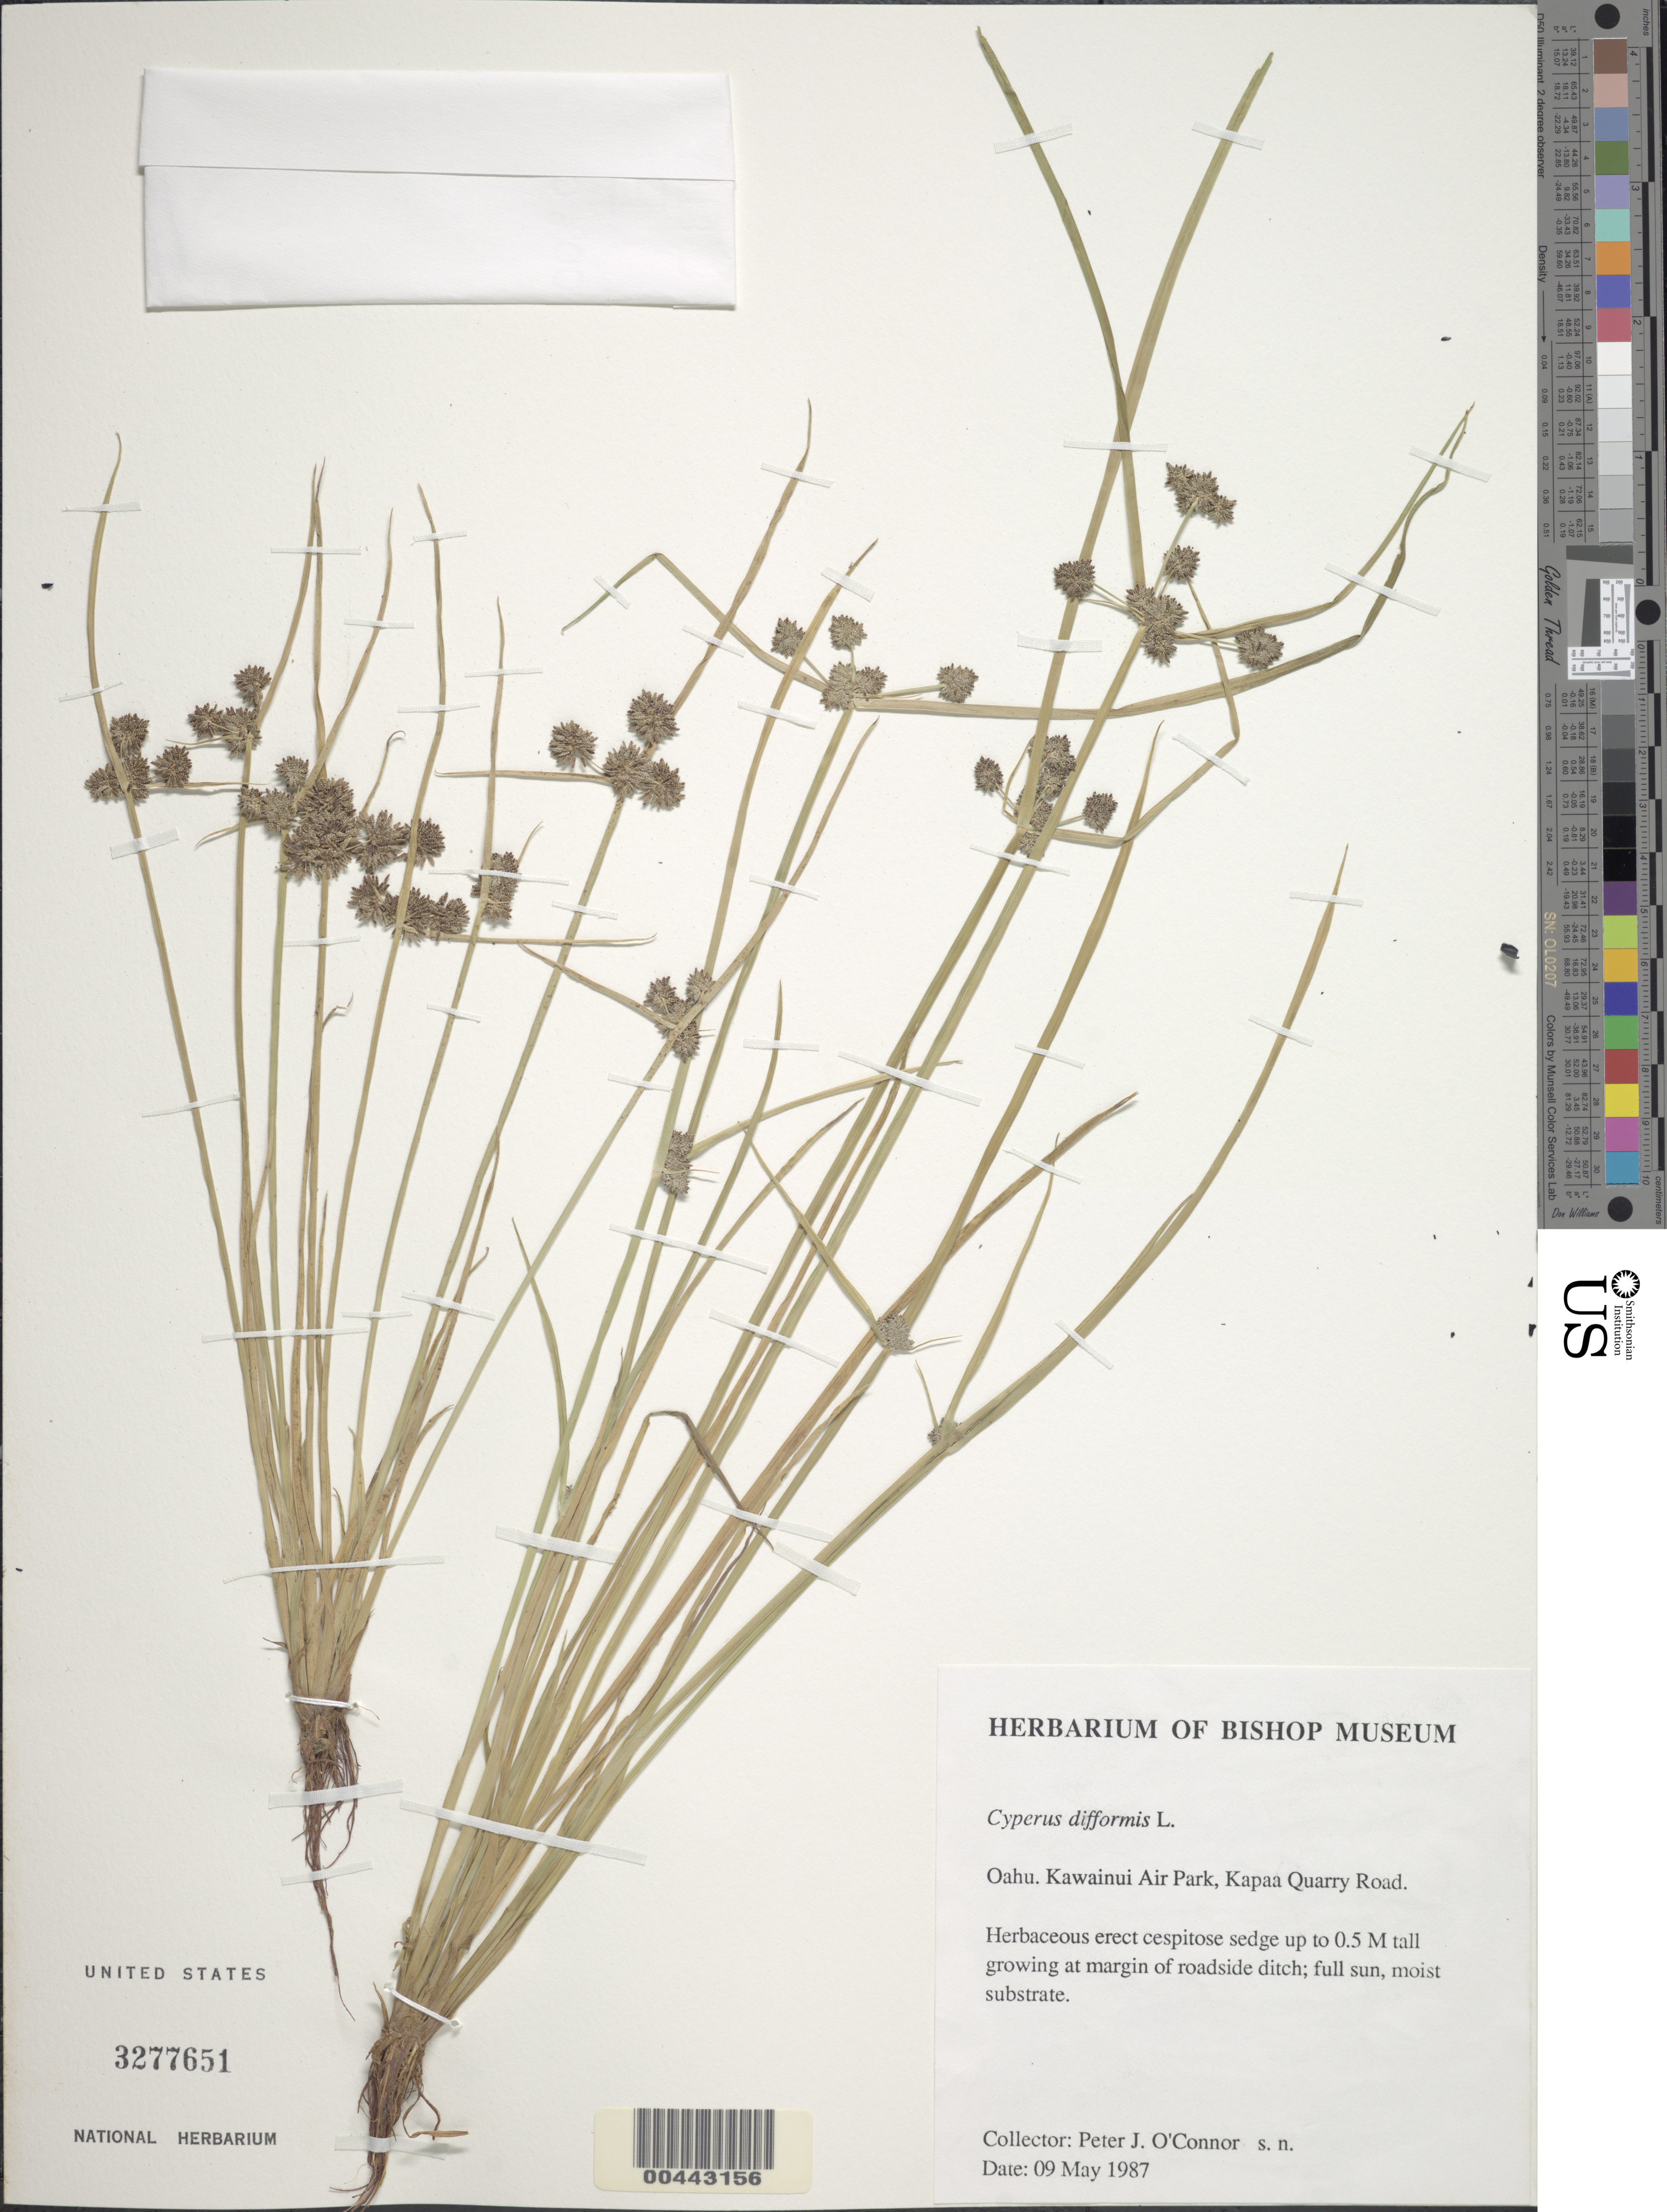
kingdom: Plantae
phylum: Tracheophyta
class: Liliopsida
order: Poales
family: Cyperaceae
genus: Cyperus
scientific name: Cyperus difformis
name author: L.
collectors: P. O'Connor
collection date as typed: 9 May 1987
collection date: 1987-05-09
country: United States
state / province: Hawaii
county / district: Honolulu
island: Oahu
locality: Kawainui Air Park, Kapaa Quarry Road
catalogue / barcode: US 3277651